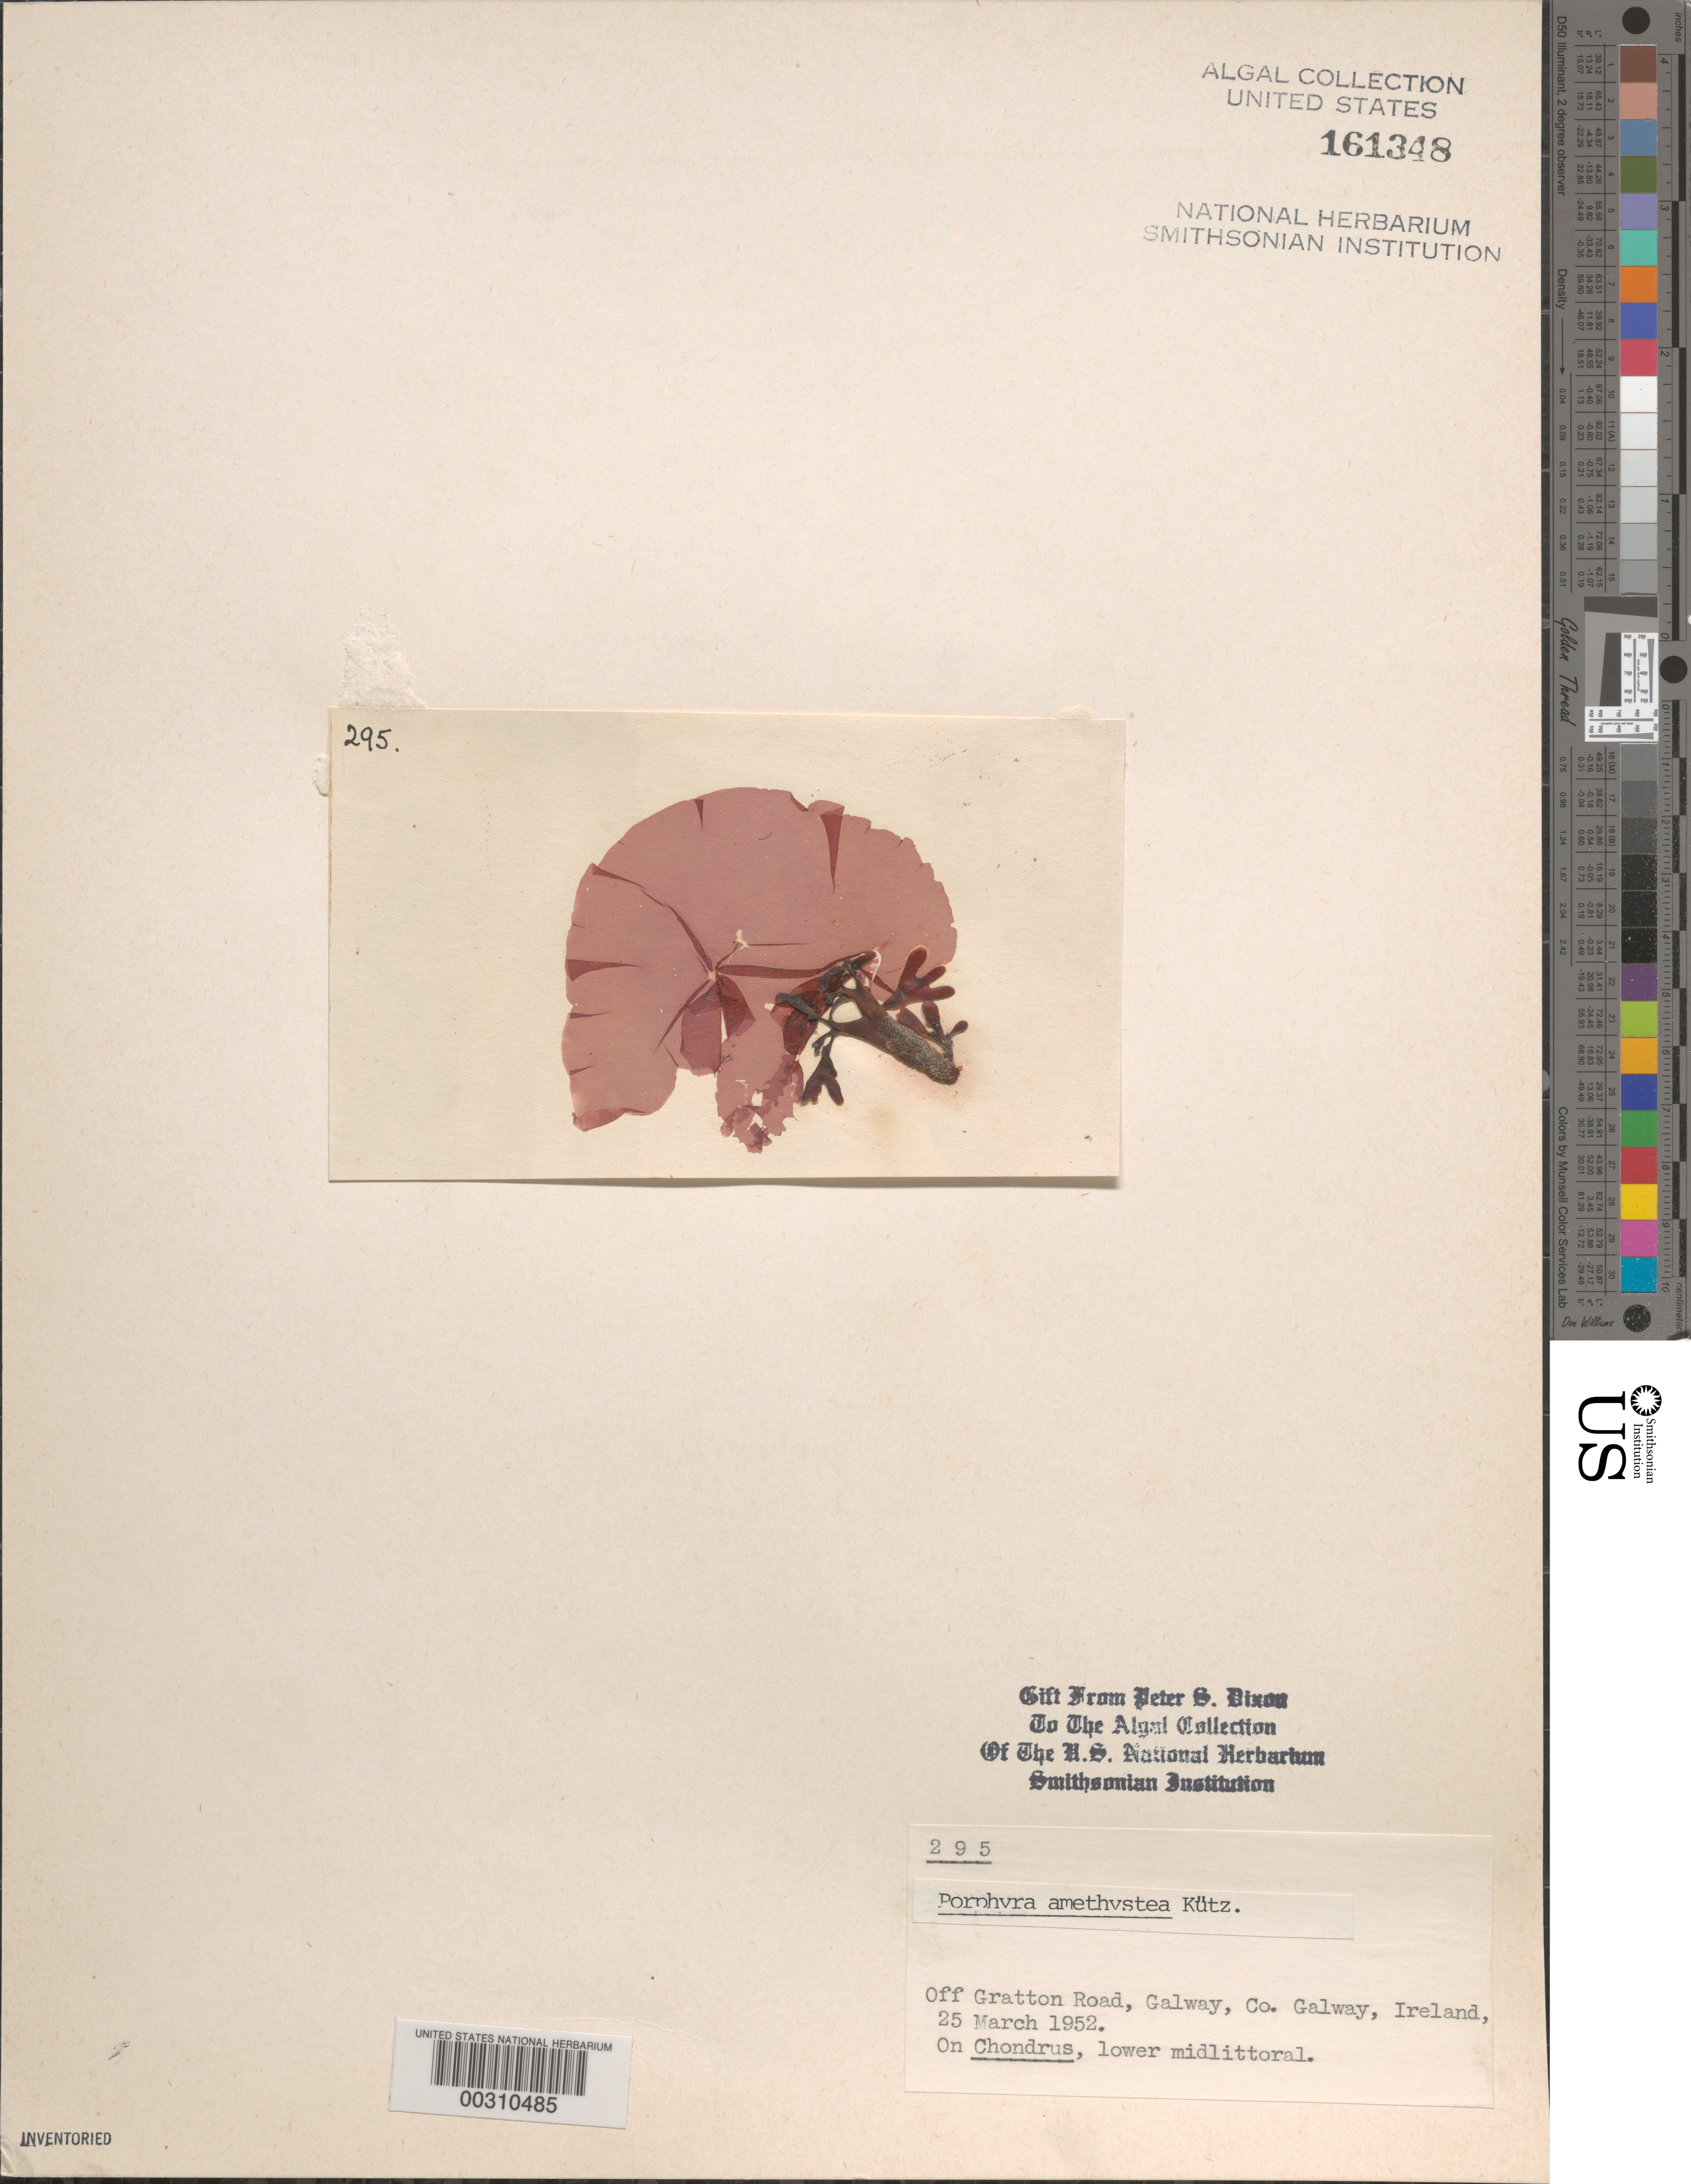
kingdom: Plantae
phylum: Rhodophyta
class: Bangiophyceae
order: Bangiales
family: Bangiaceae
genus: Porphyra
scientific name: Porphyra purpurea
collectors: P. S. Dixon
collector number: PSD 295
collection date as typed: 25 Mar 1952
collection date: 1952-03-25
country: Ireland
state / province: Connaught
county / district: Galway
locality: Galway, off Gratton Road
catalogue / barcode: US 161348